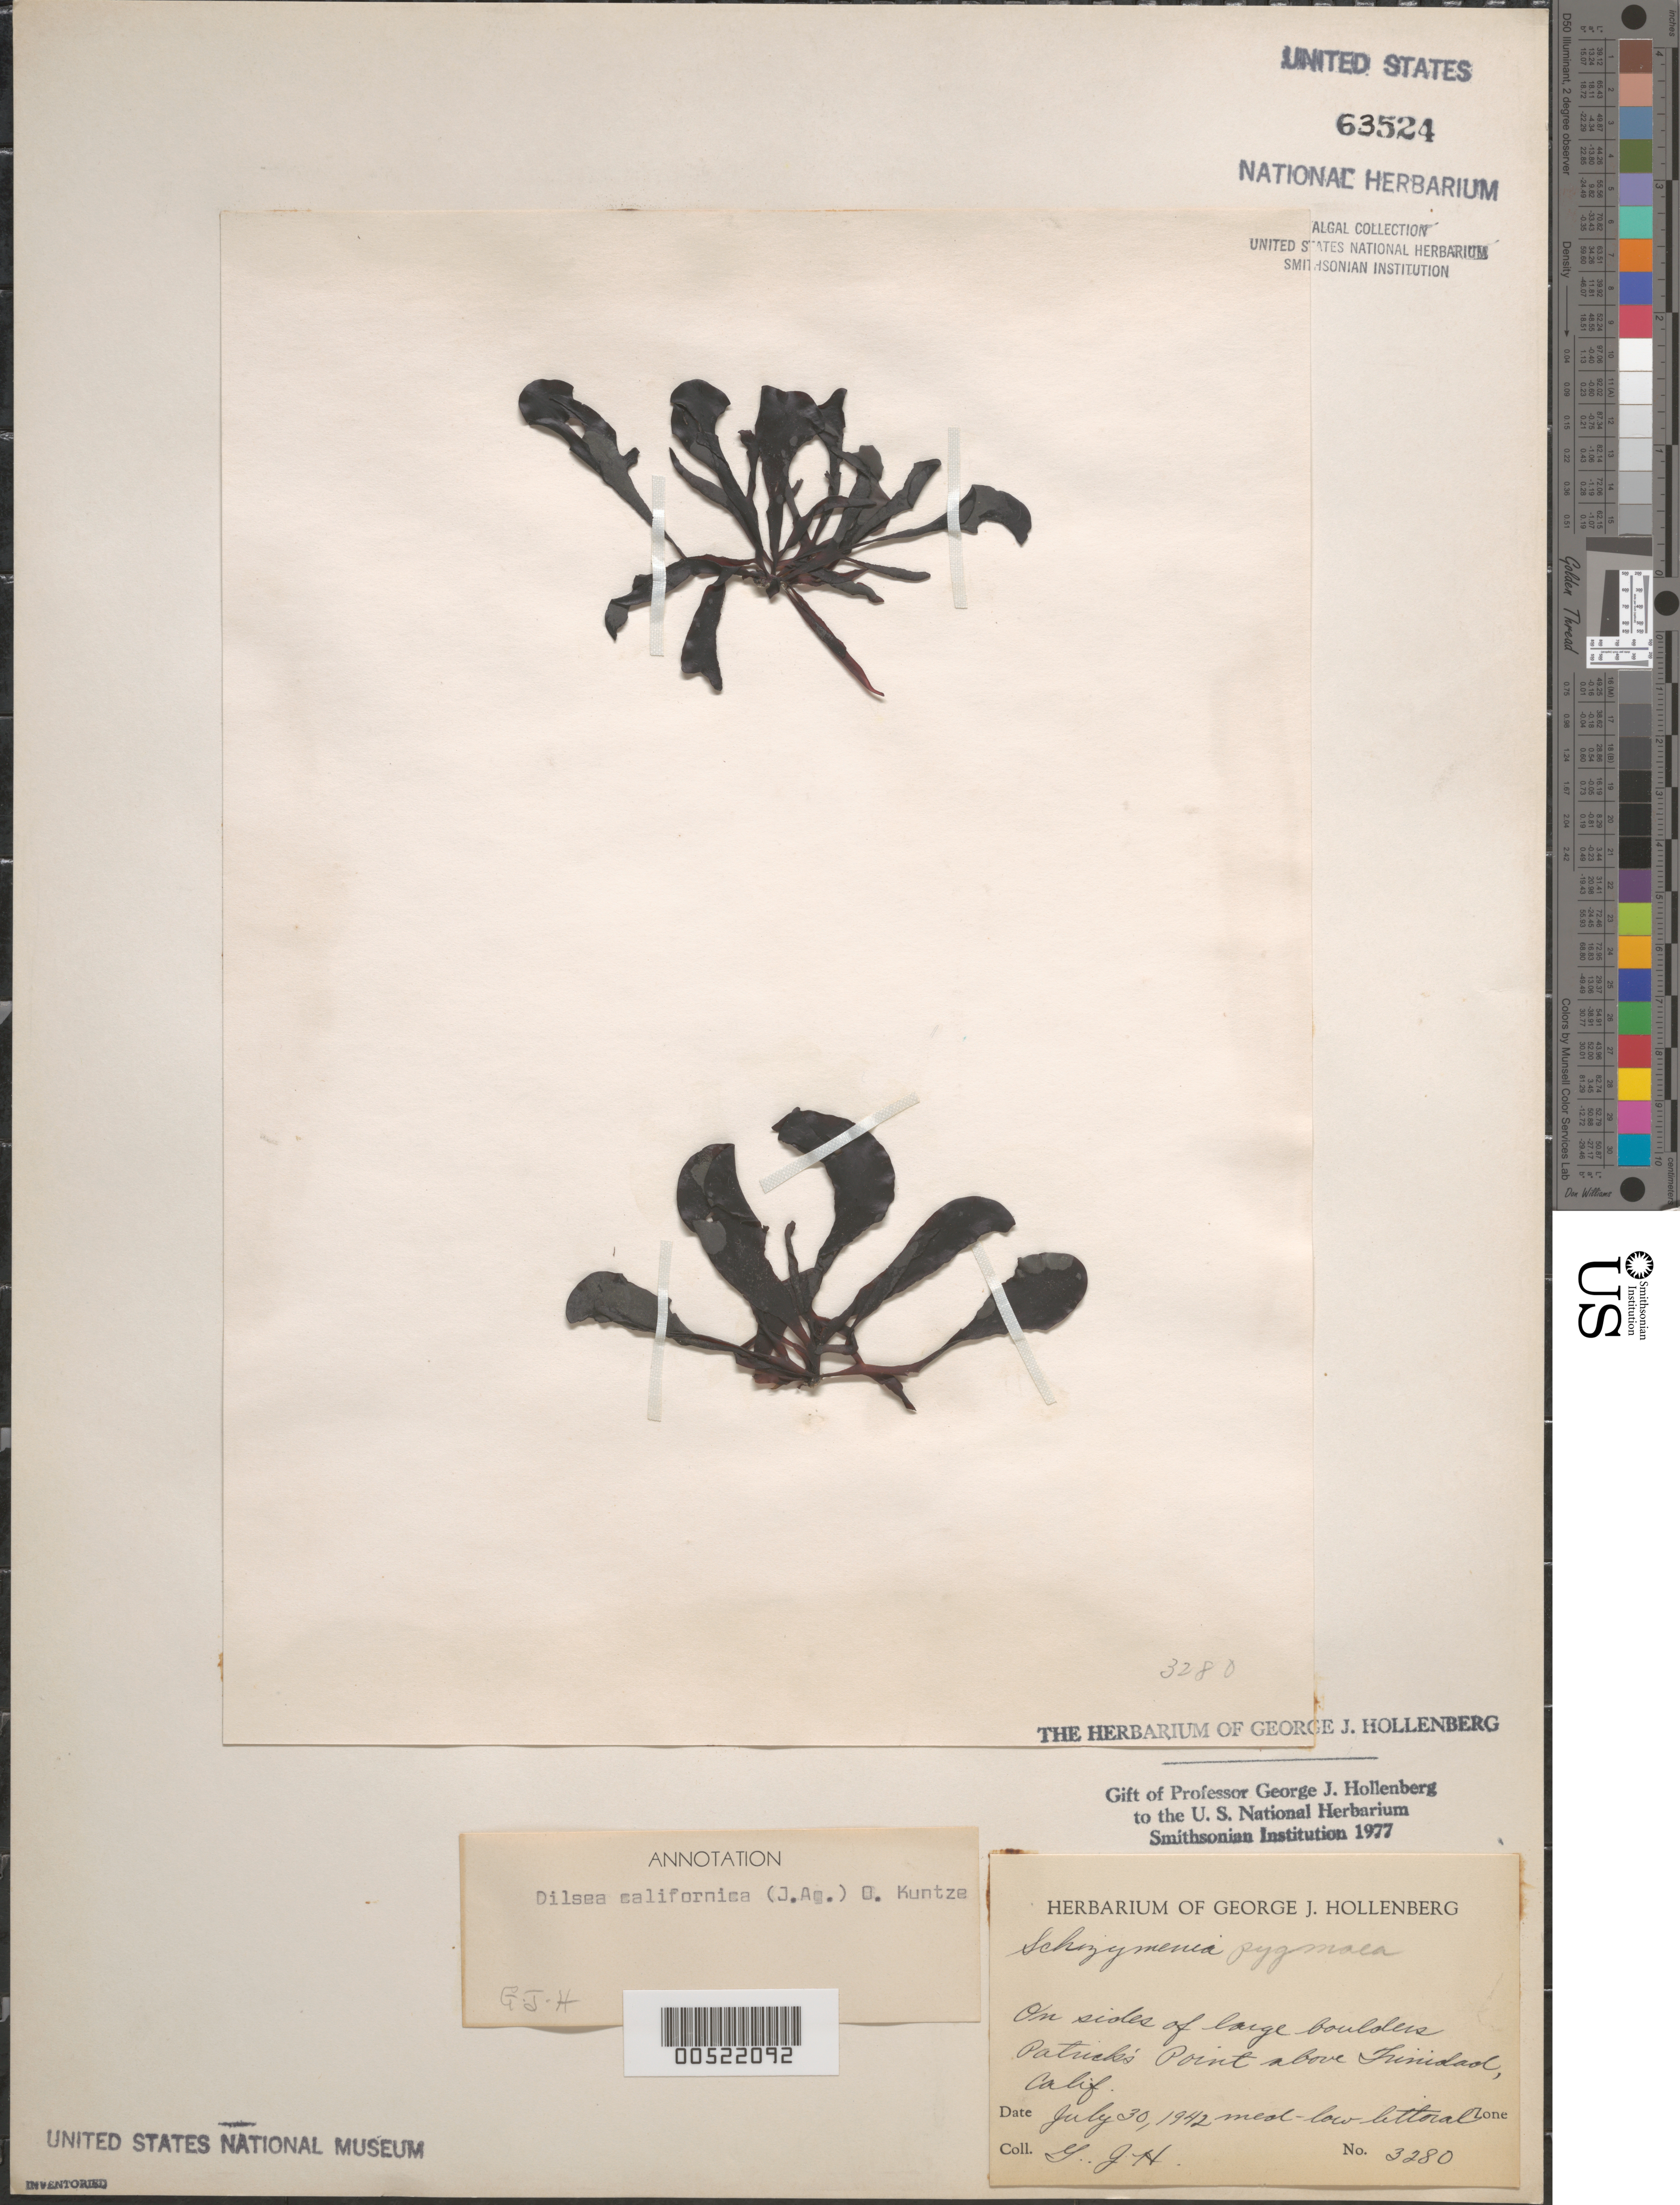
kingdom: Plantae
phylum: Rhodophyta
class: Florideophyceae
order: Gigartinales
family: Dumontiaceae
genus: Dilsea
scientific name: Dilsea californica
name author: (J. Agardh) Kuntze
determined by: Hollenberg, George J.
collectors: G. Hollenberg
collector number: GJH 3280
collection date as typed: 30 Jul 1942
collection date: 1942-07-30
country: United States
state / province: California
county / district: Humboldt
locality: Patrick's Point above Trinidad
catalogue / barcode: US 63524